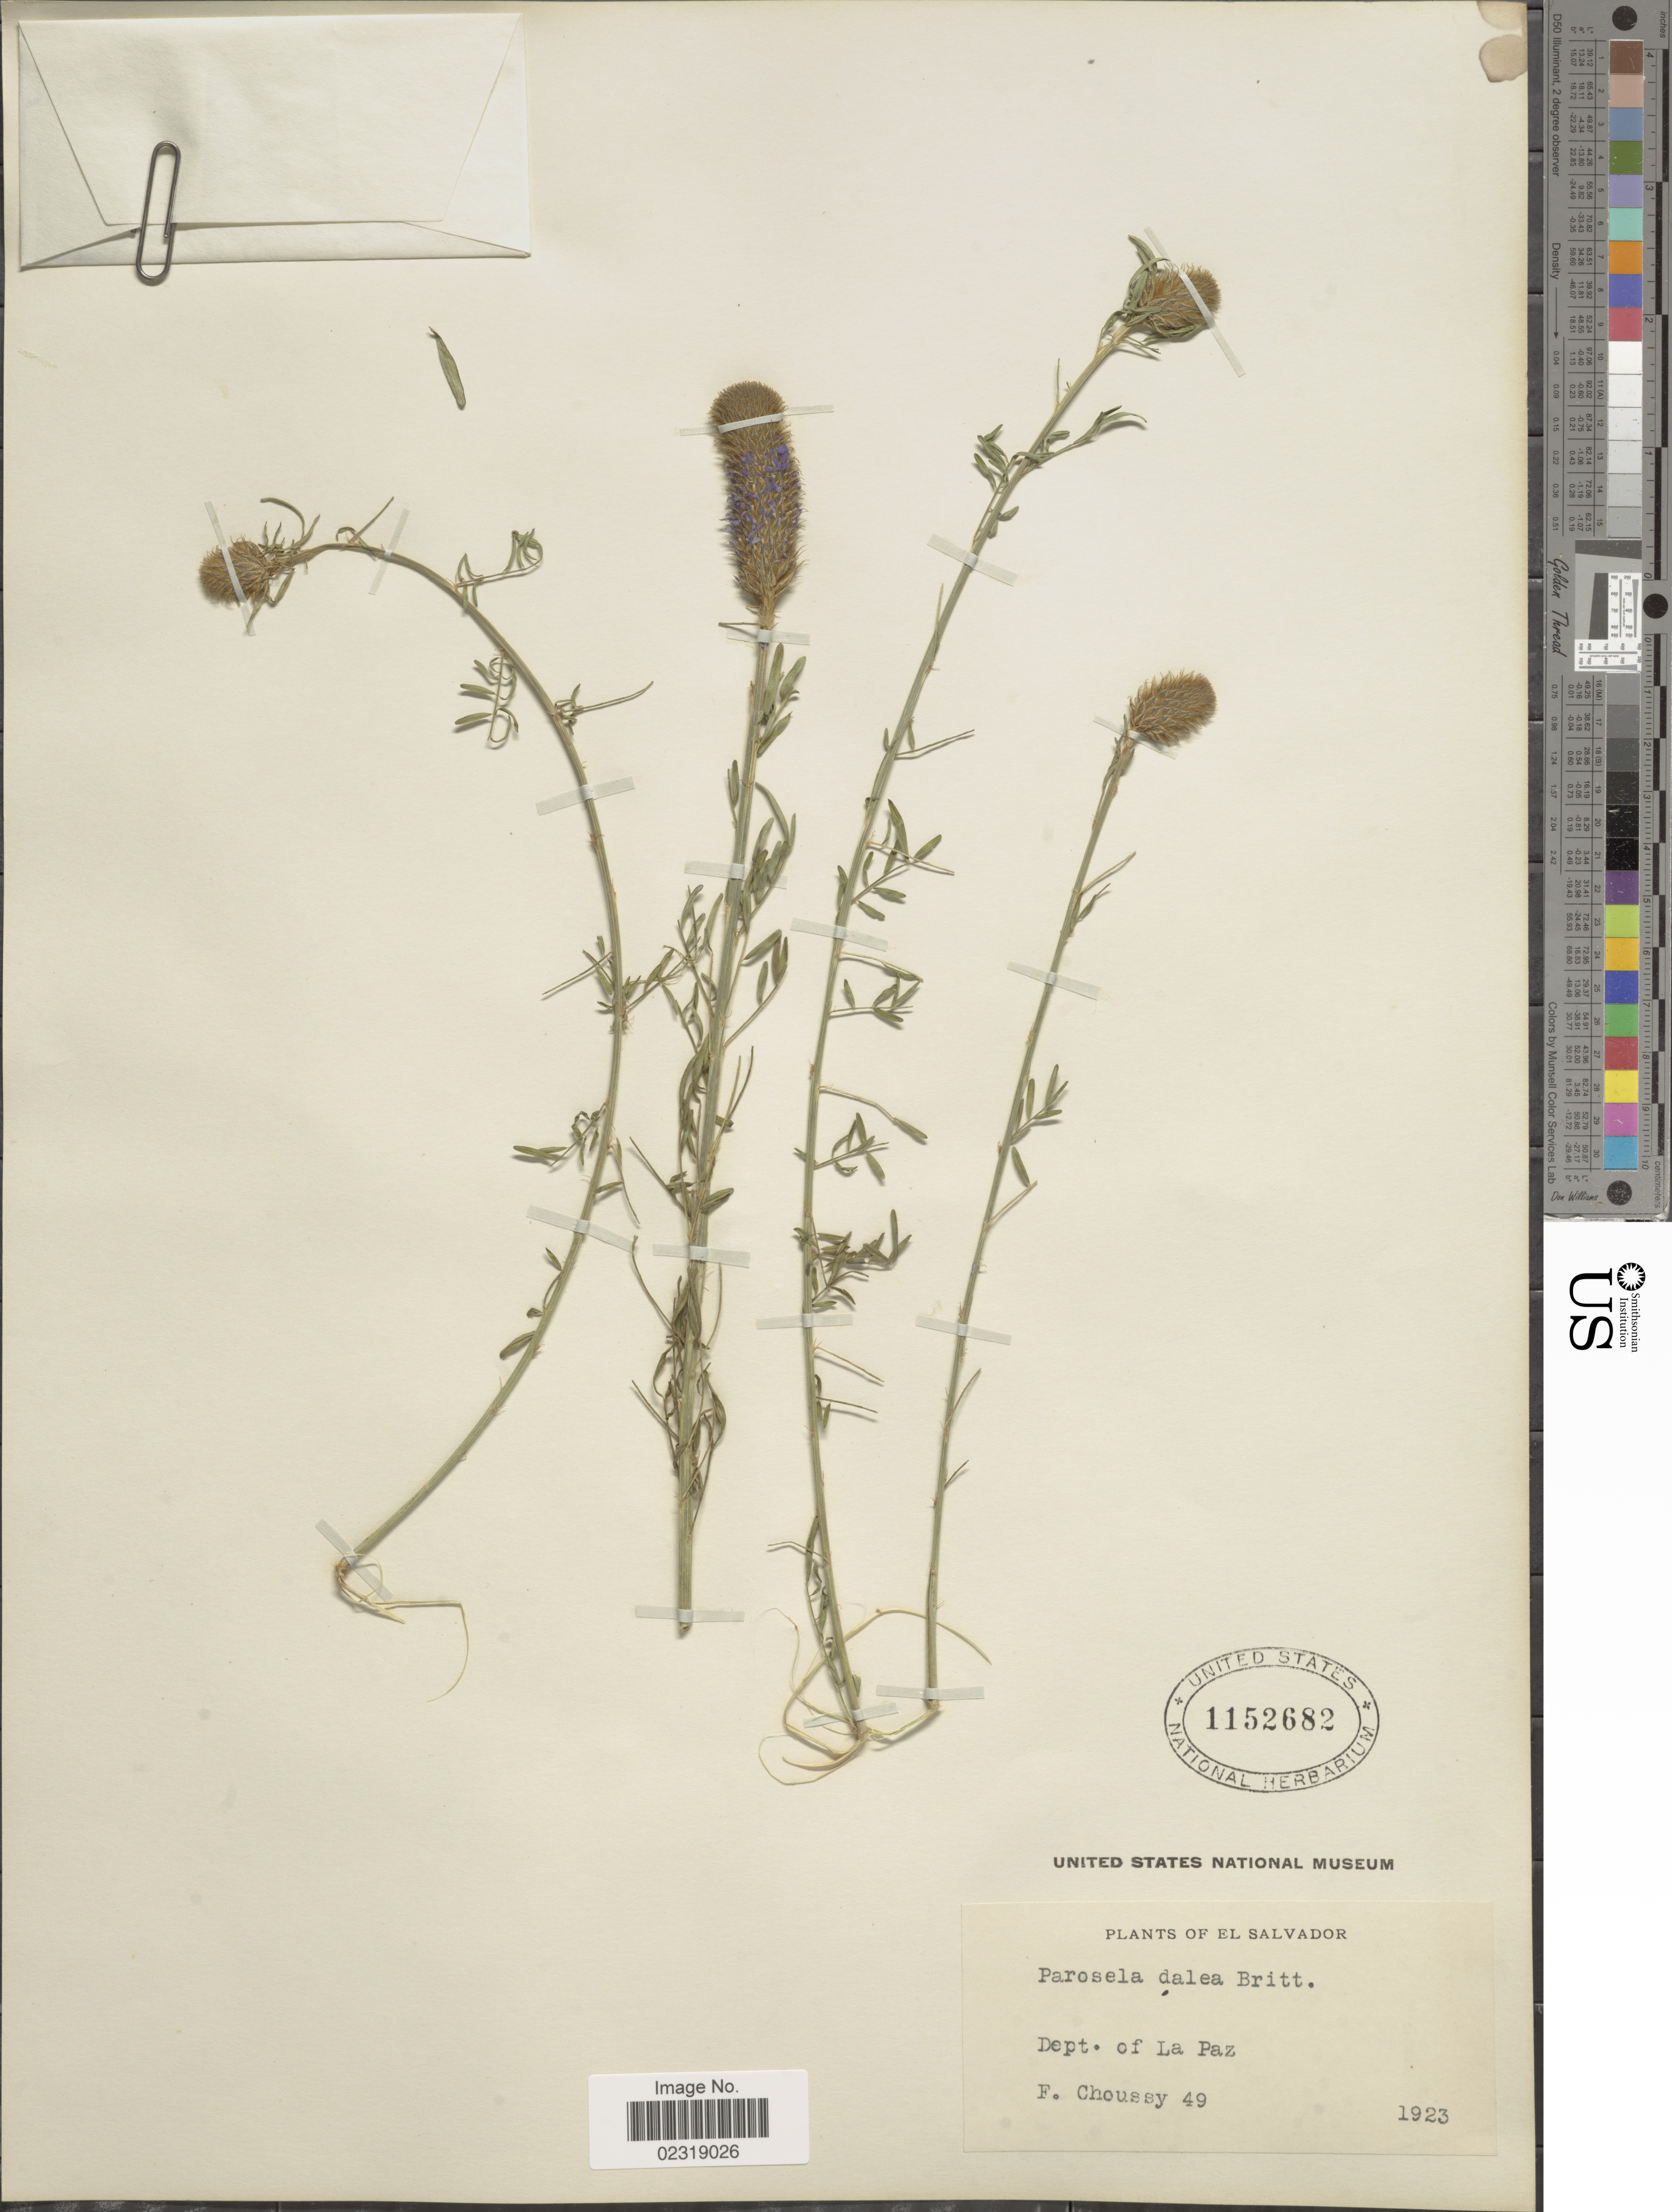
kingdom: Plantae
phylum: Tracheophyta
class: Magnoliopsida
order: Fabales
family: Fabaceae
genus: Dalea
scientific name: Dalea cliffortiana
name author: Willd.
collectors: F. Choussy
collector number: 49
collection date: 1923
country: El Salvador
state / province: La Paz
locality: Dept. of La Paz.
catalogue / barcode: US 1152682